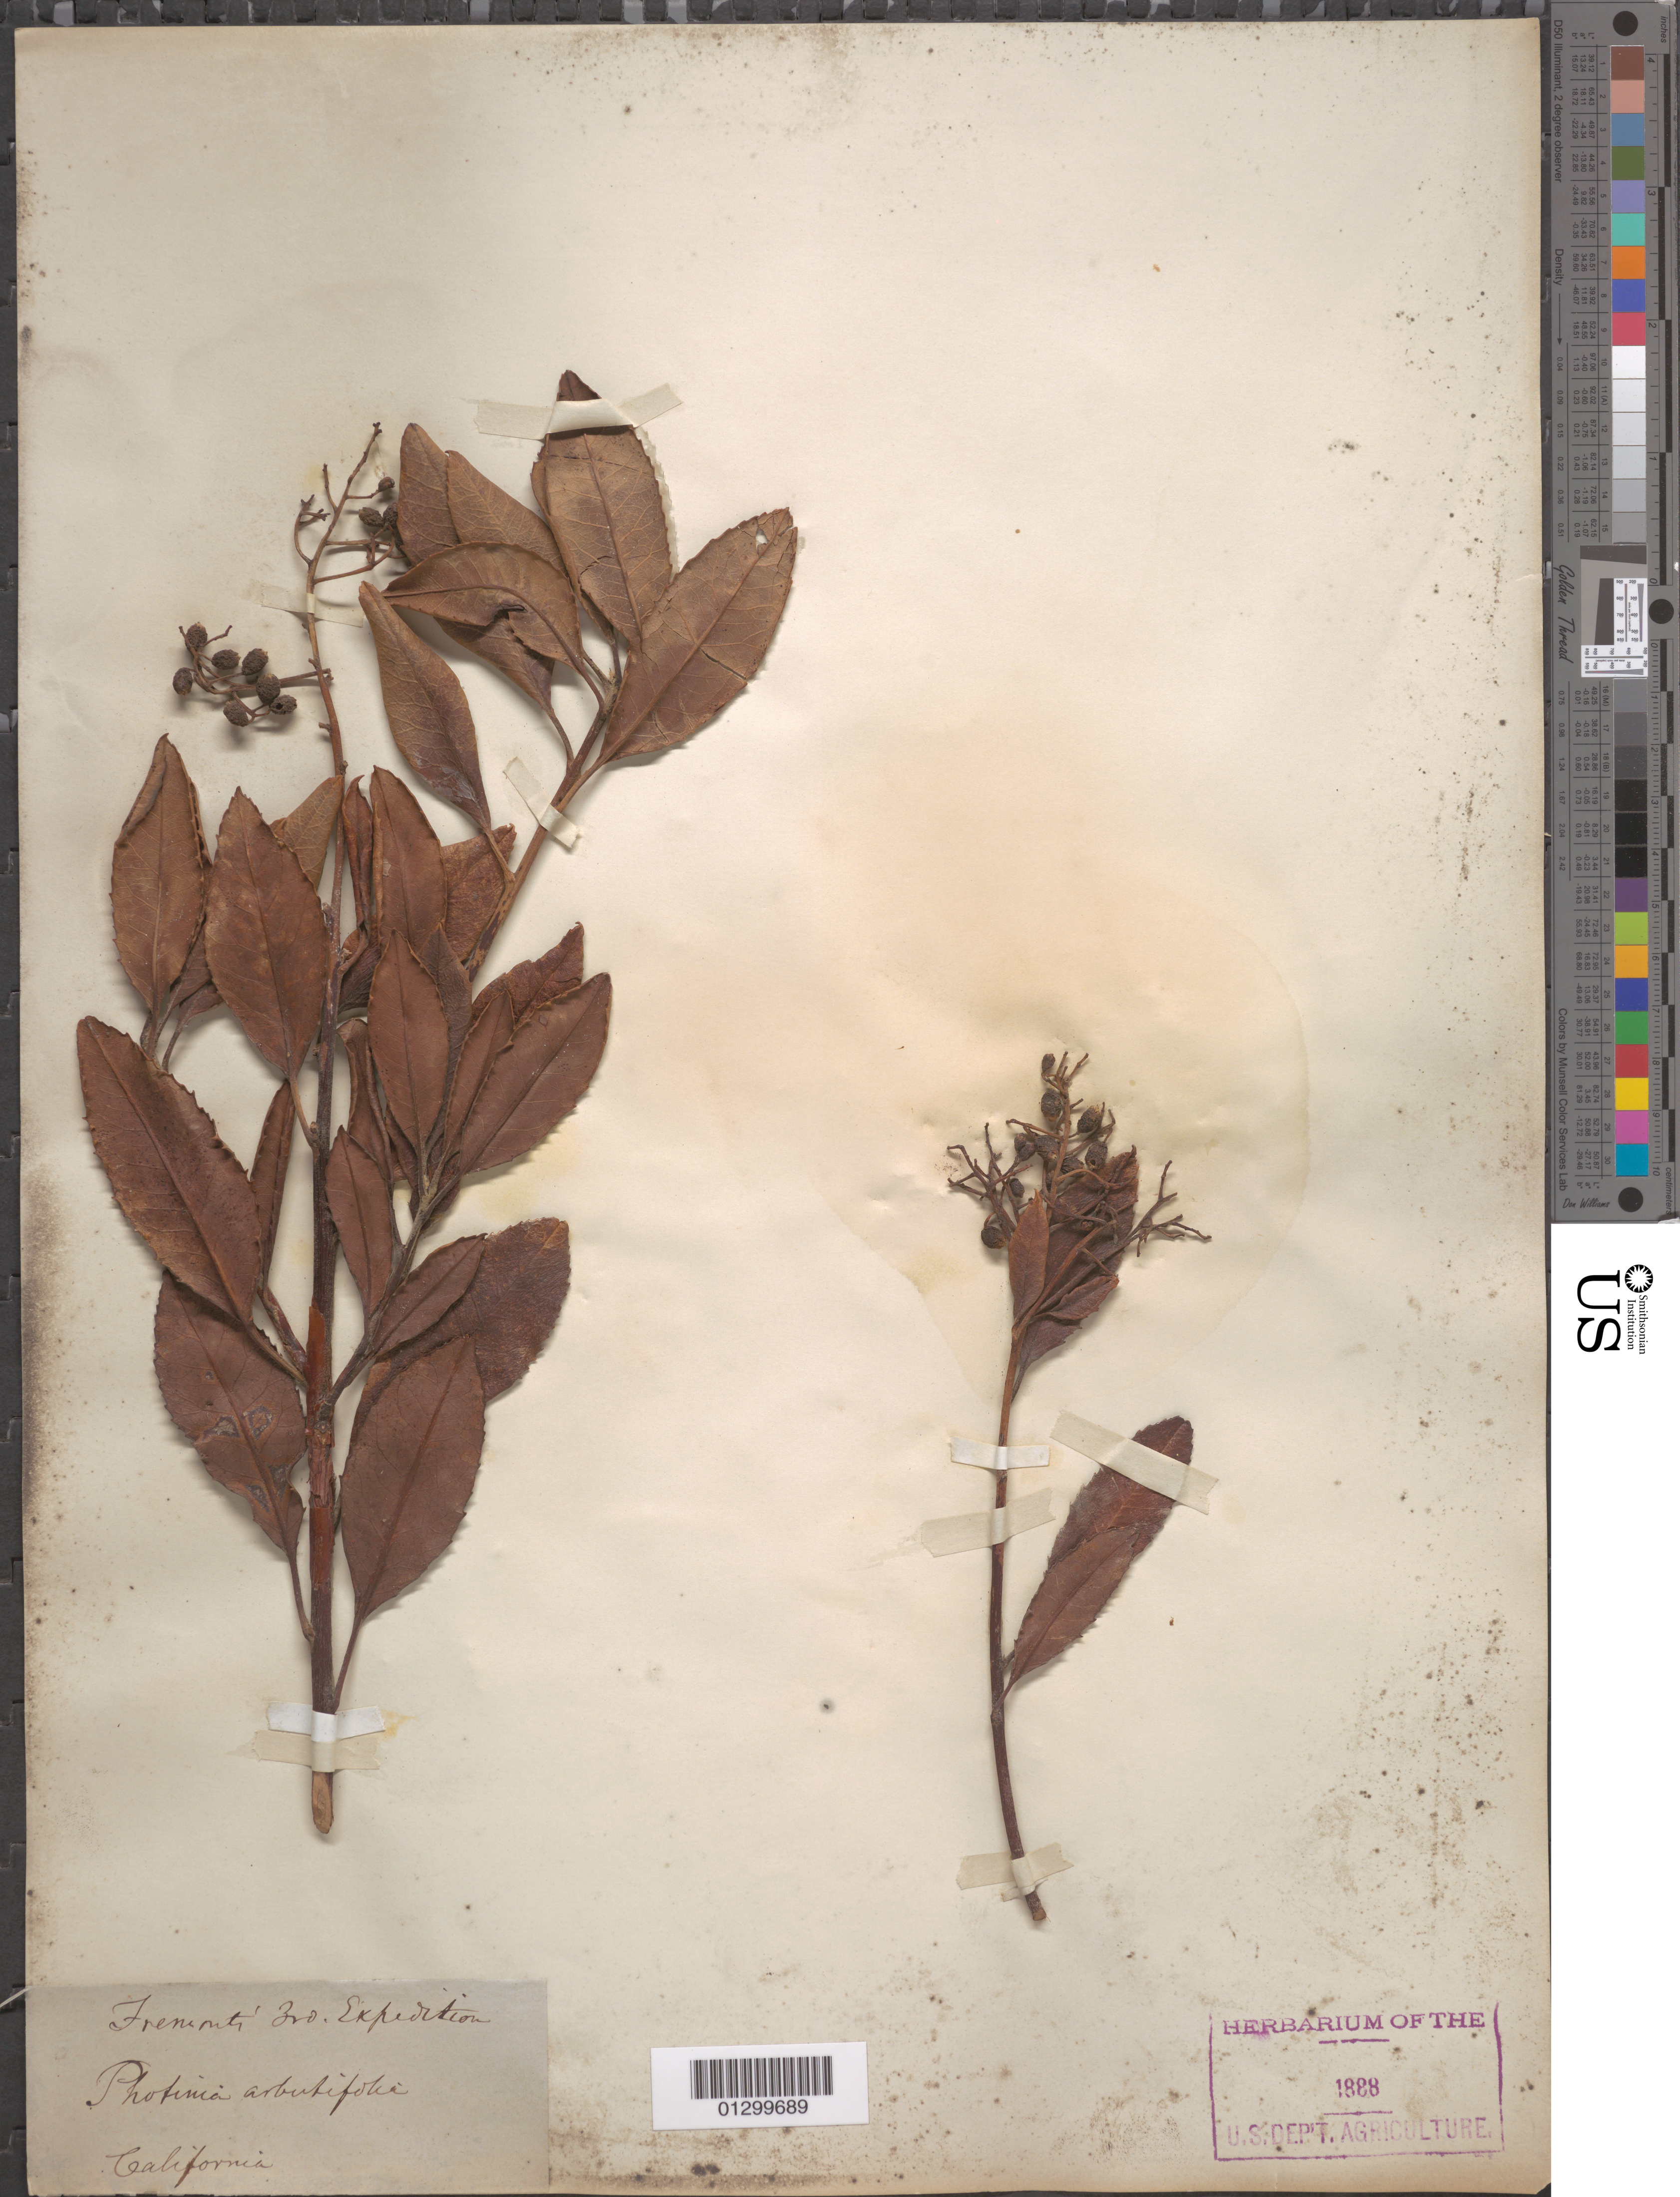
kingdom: Plantae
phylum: Tracheophyta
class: Magnoliopsida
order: Rosales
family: Rosaceae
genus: Photinia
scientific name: Photinia arbutifolia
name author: Lindl.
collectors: J. C. Frémont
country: United States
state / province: California